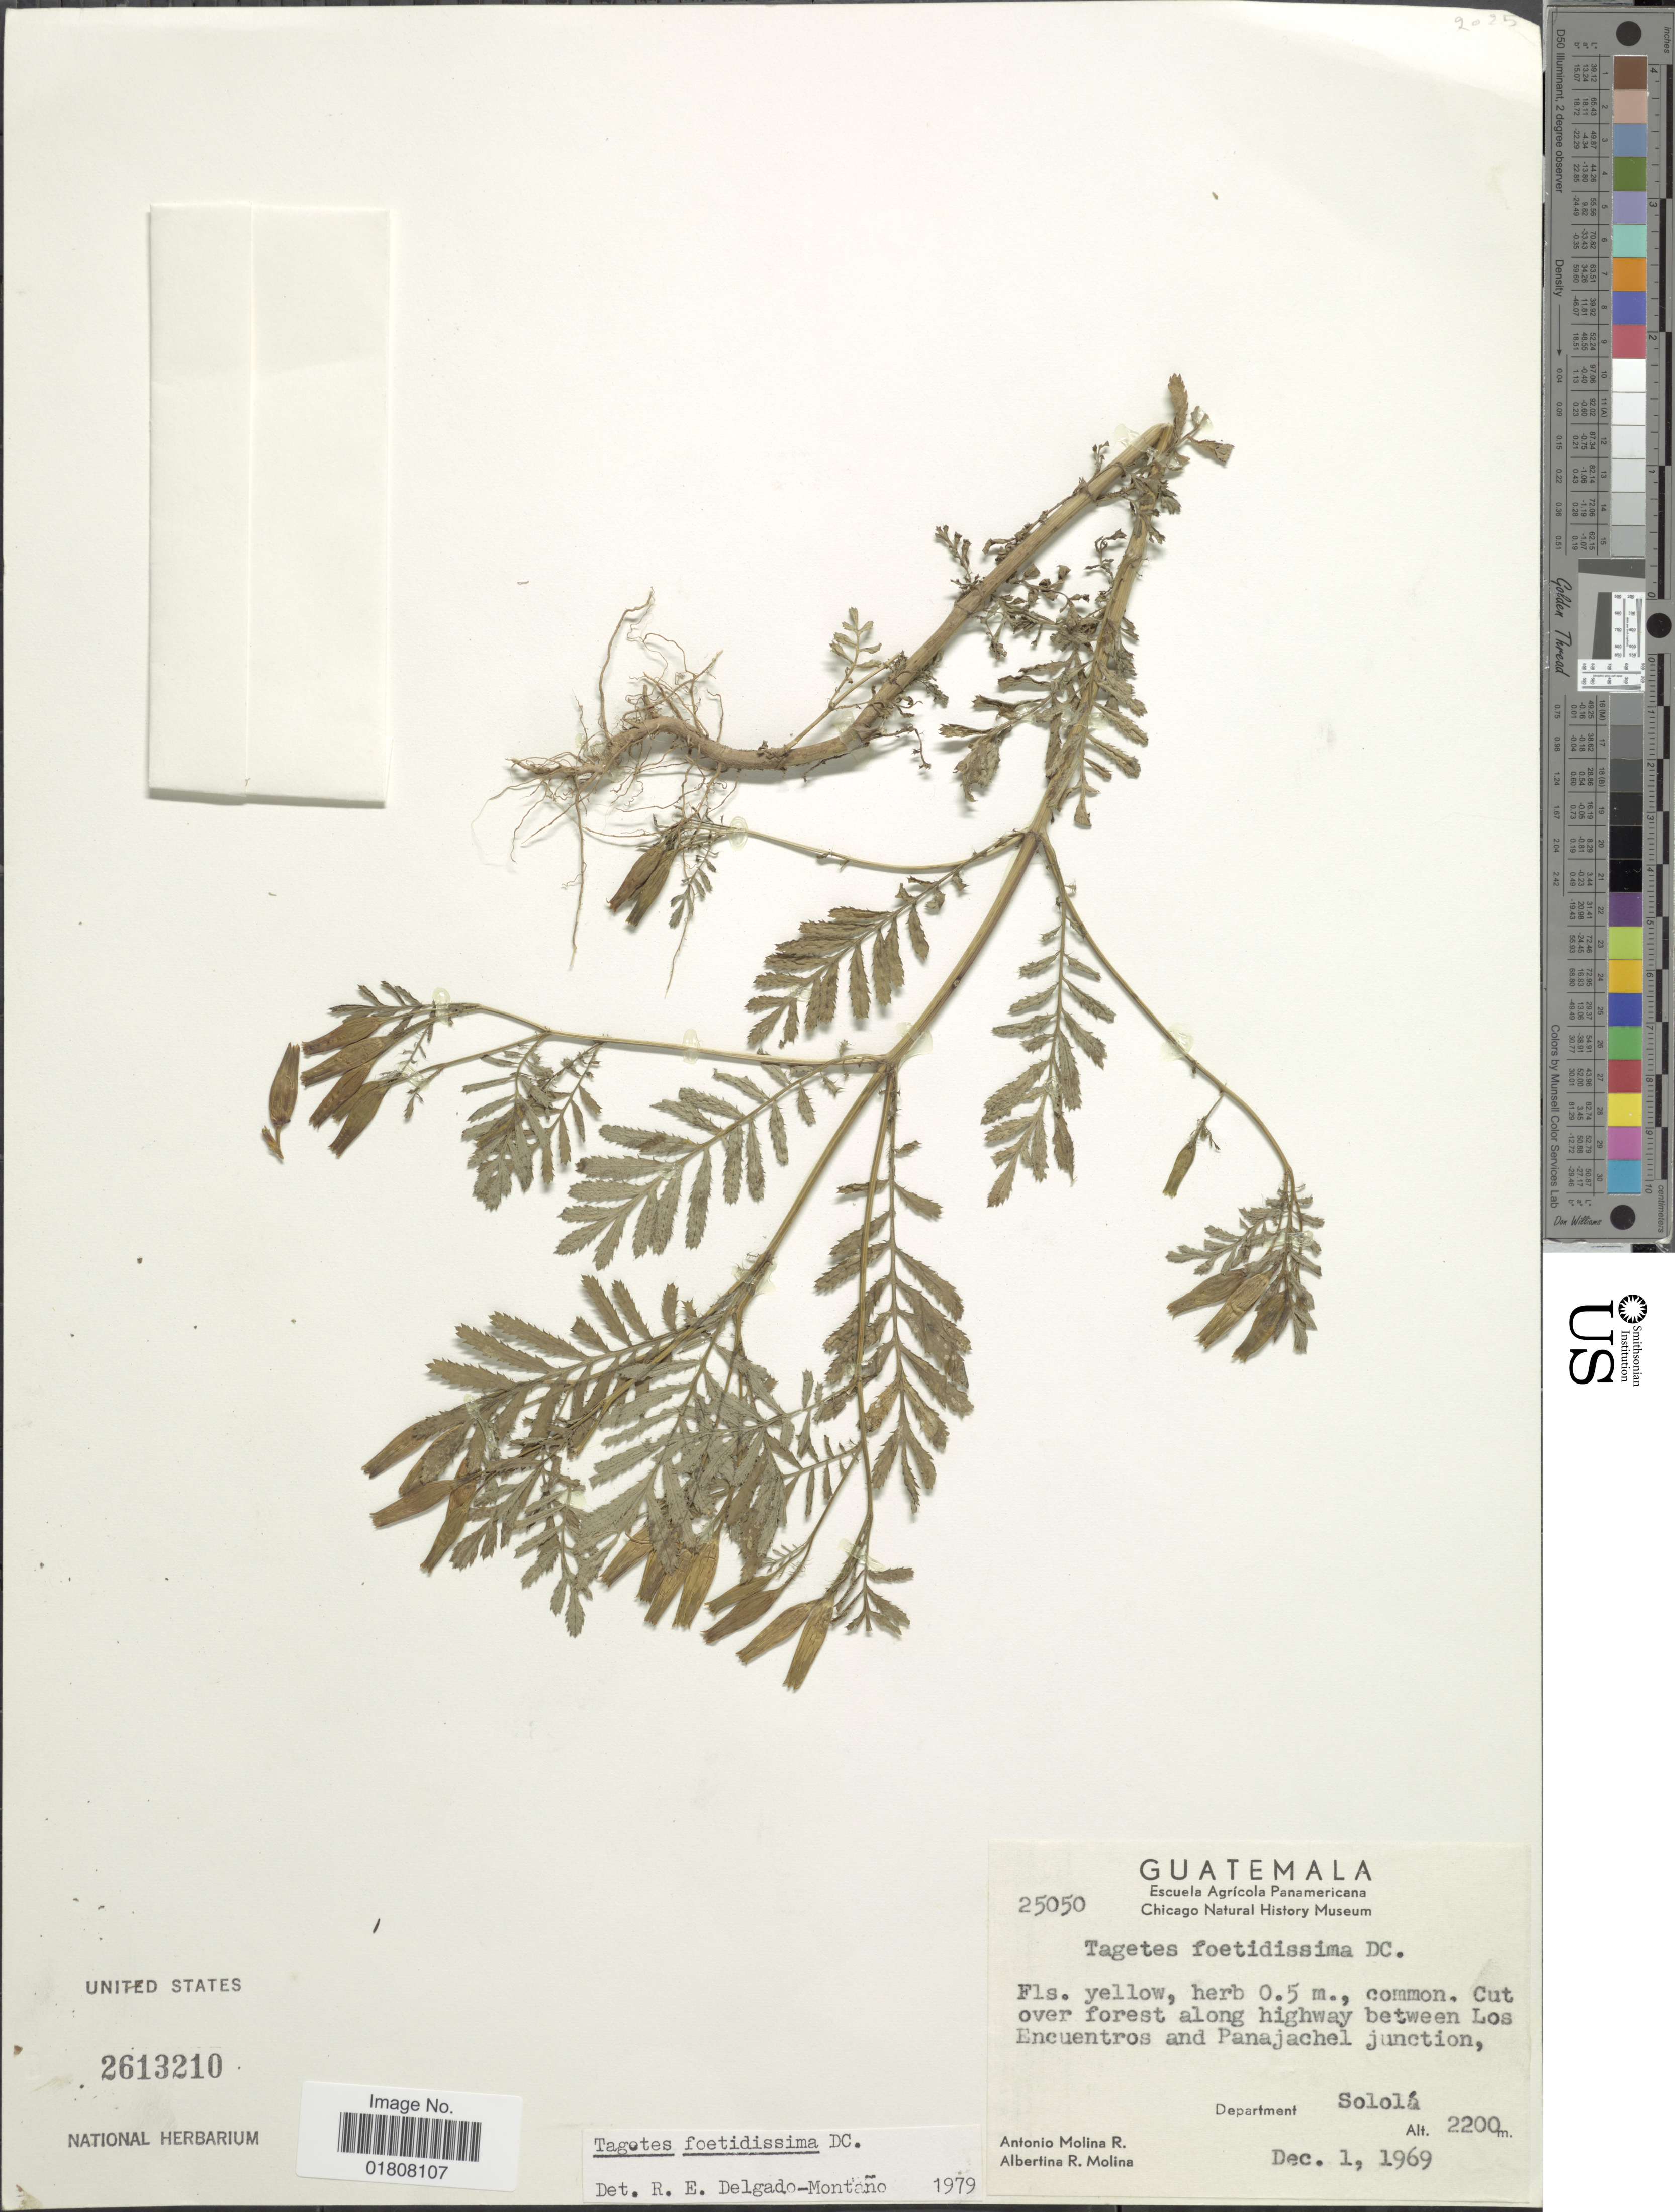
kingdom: Plantae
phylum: Tracheophyta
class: Magnoliopsida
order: Asterales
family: Asteraceae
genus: Tagetes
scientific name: Tagetes foetidissima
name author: DC.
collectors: A. Molina R. & A. R. Molina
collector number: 25050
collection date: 1969-12-01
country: Guatemala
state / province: Sololá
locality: Along highway between Los Encuentros and Panajachel junction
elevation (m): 2200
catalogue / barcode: US 2613210